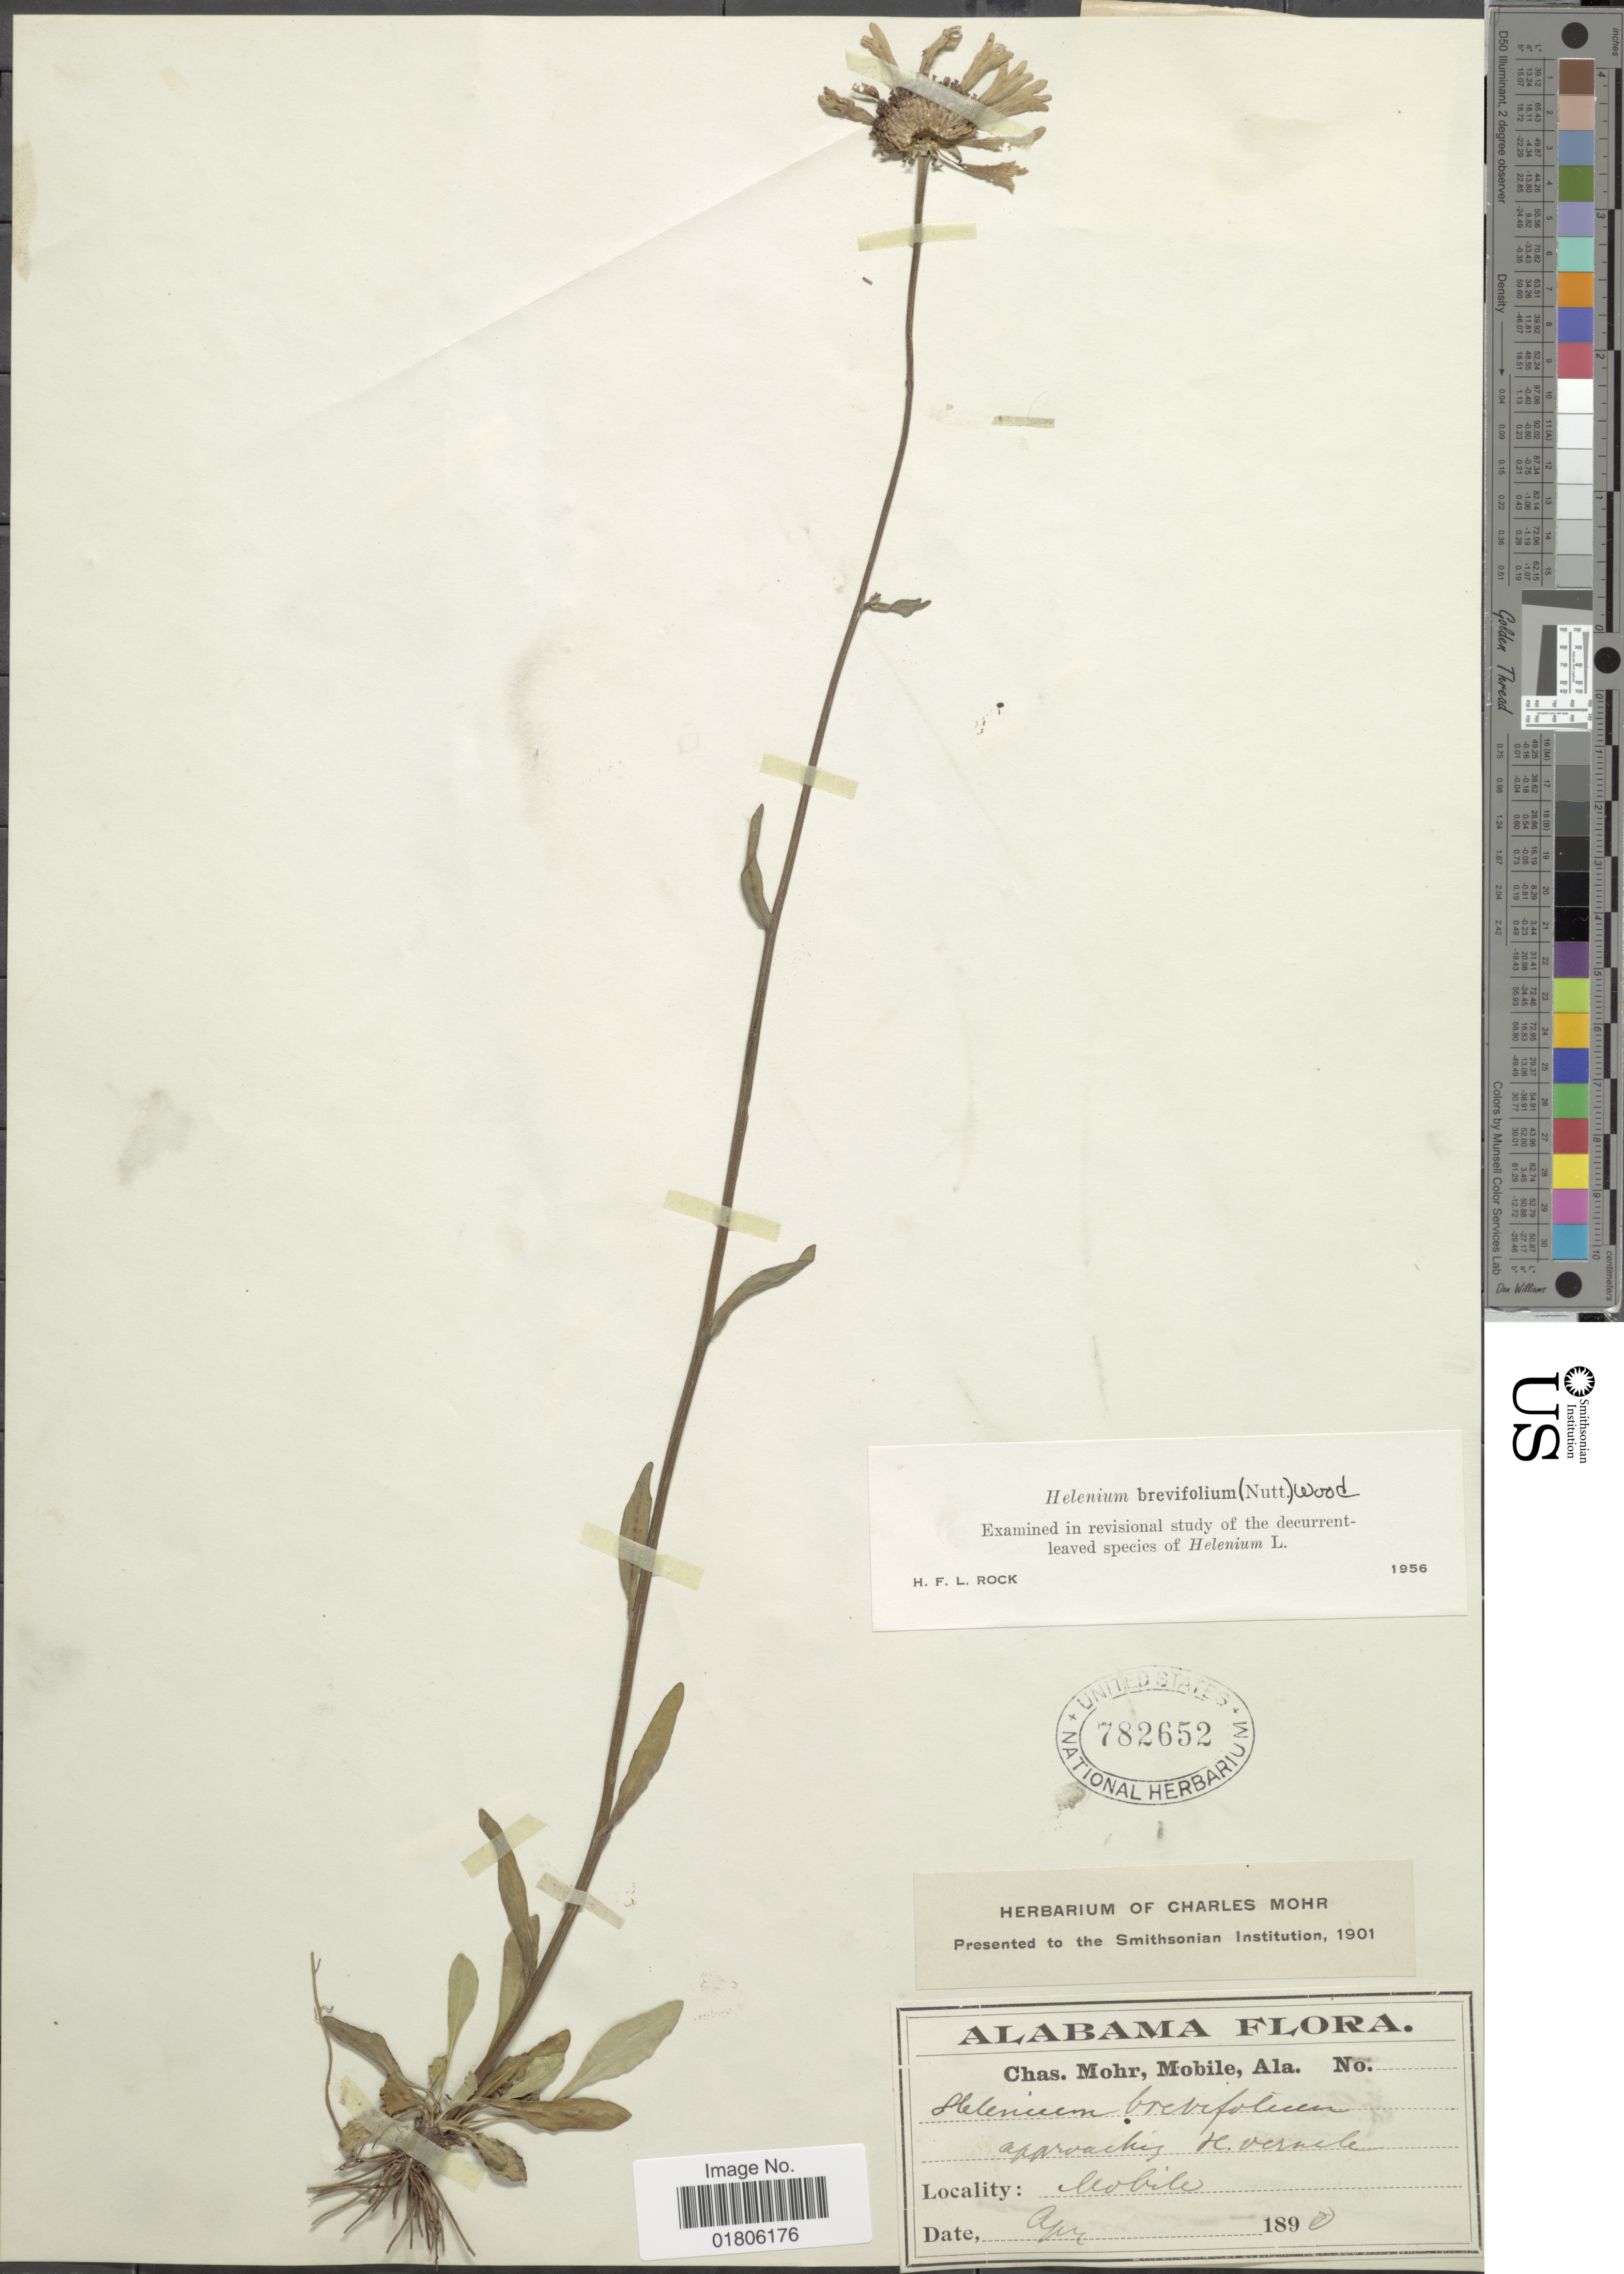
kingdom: Plantae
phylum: Tracheophyta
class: Magnoliopsida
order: Asterales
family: Asteraceae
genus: Helenium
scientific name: Helenium brevifolium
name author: (Nutt.) Alph. Wood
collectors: Mohr, C. T. (herbarium)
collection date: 1890-04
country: United States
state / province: Alabama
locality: Mobile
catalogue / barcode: US 782652